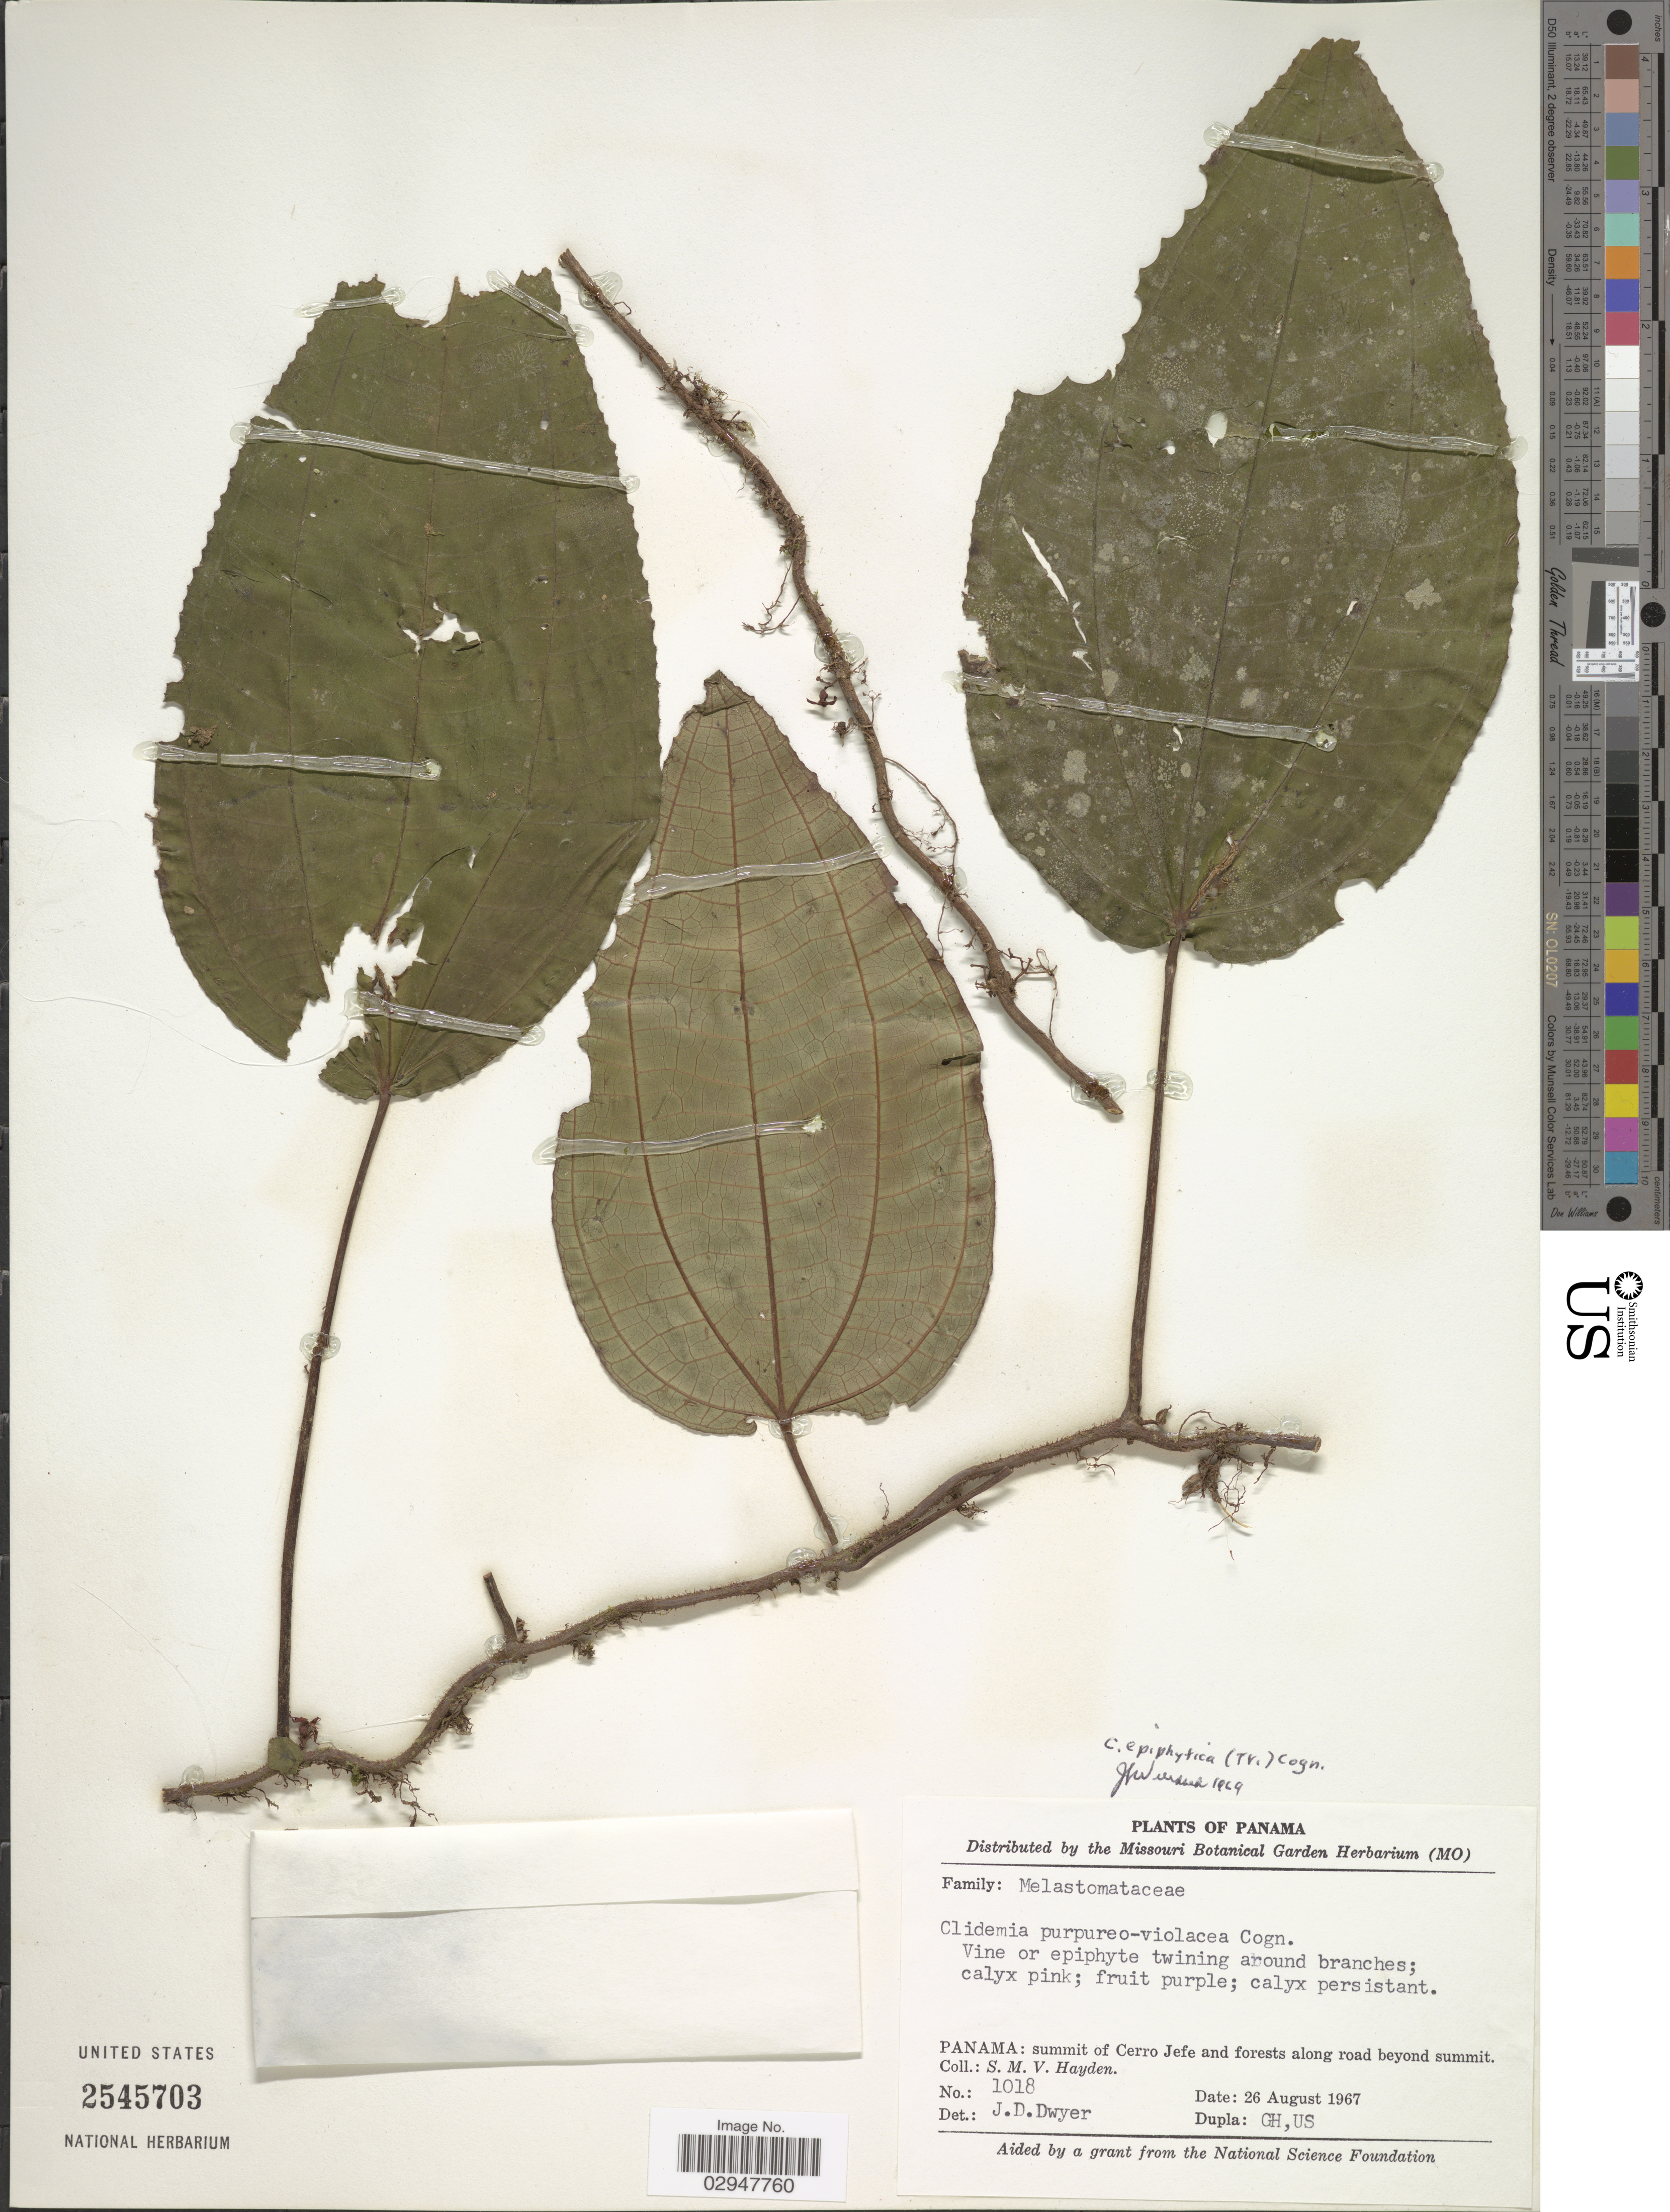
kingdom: Plantae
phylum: Tracheophyta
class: Magnoliopsida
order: Myrtales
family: Melastomataceae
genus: Clidemia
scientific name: Clidemia epiphytica var. trichocalyx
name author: (S.F. Blake) Wurdack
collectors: S. M. Hayden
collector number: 1018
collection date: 1967-08-26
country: Panama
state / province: Panamá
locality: Summit of Cerro Jefe and forests along road beyond summit.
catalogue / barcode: US 2545703